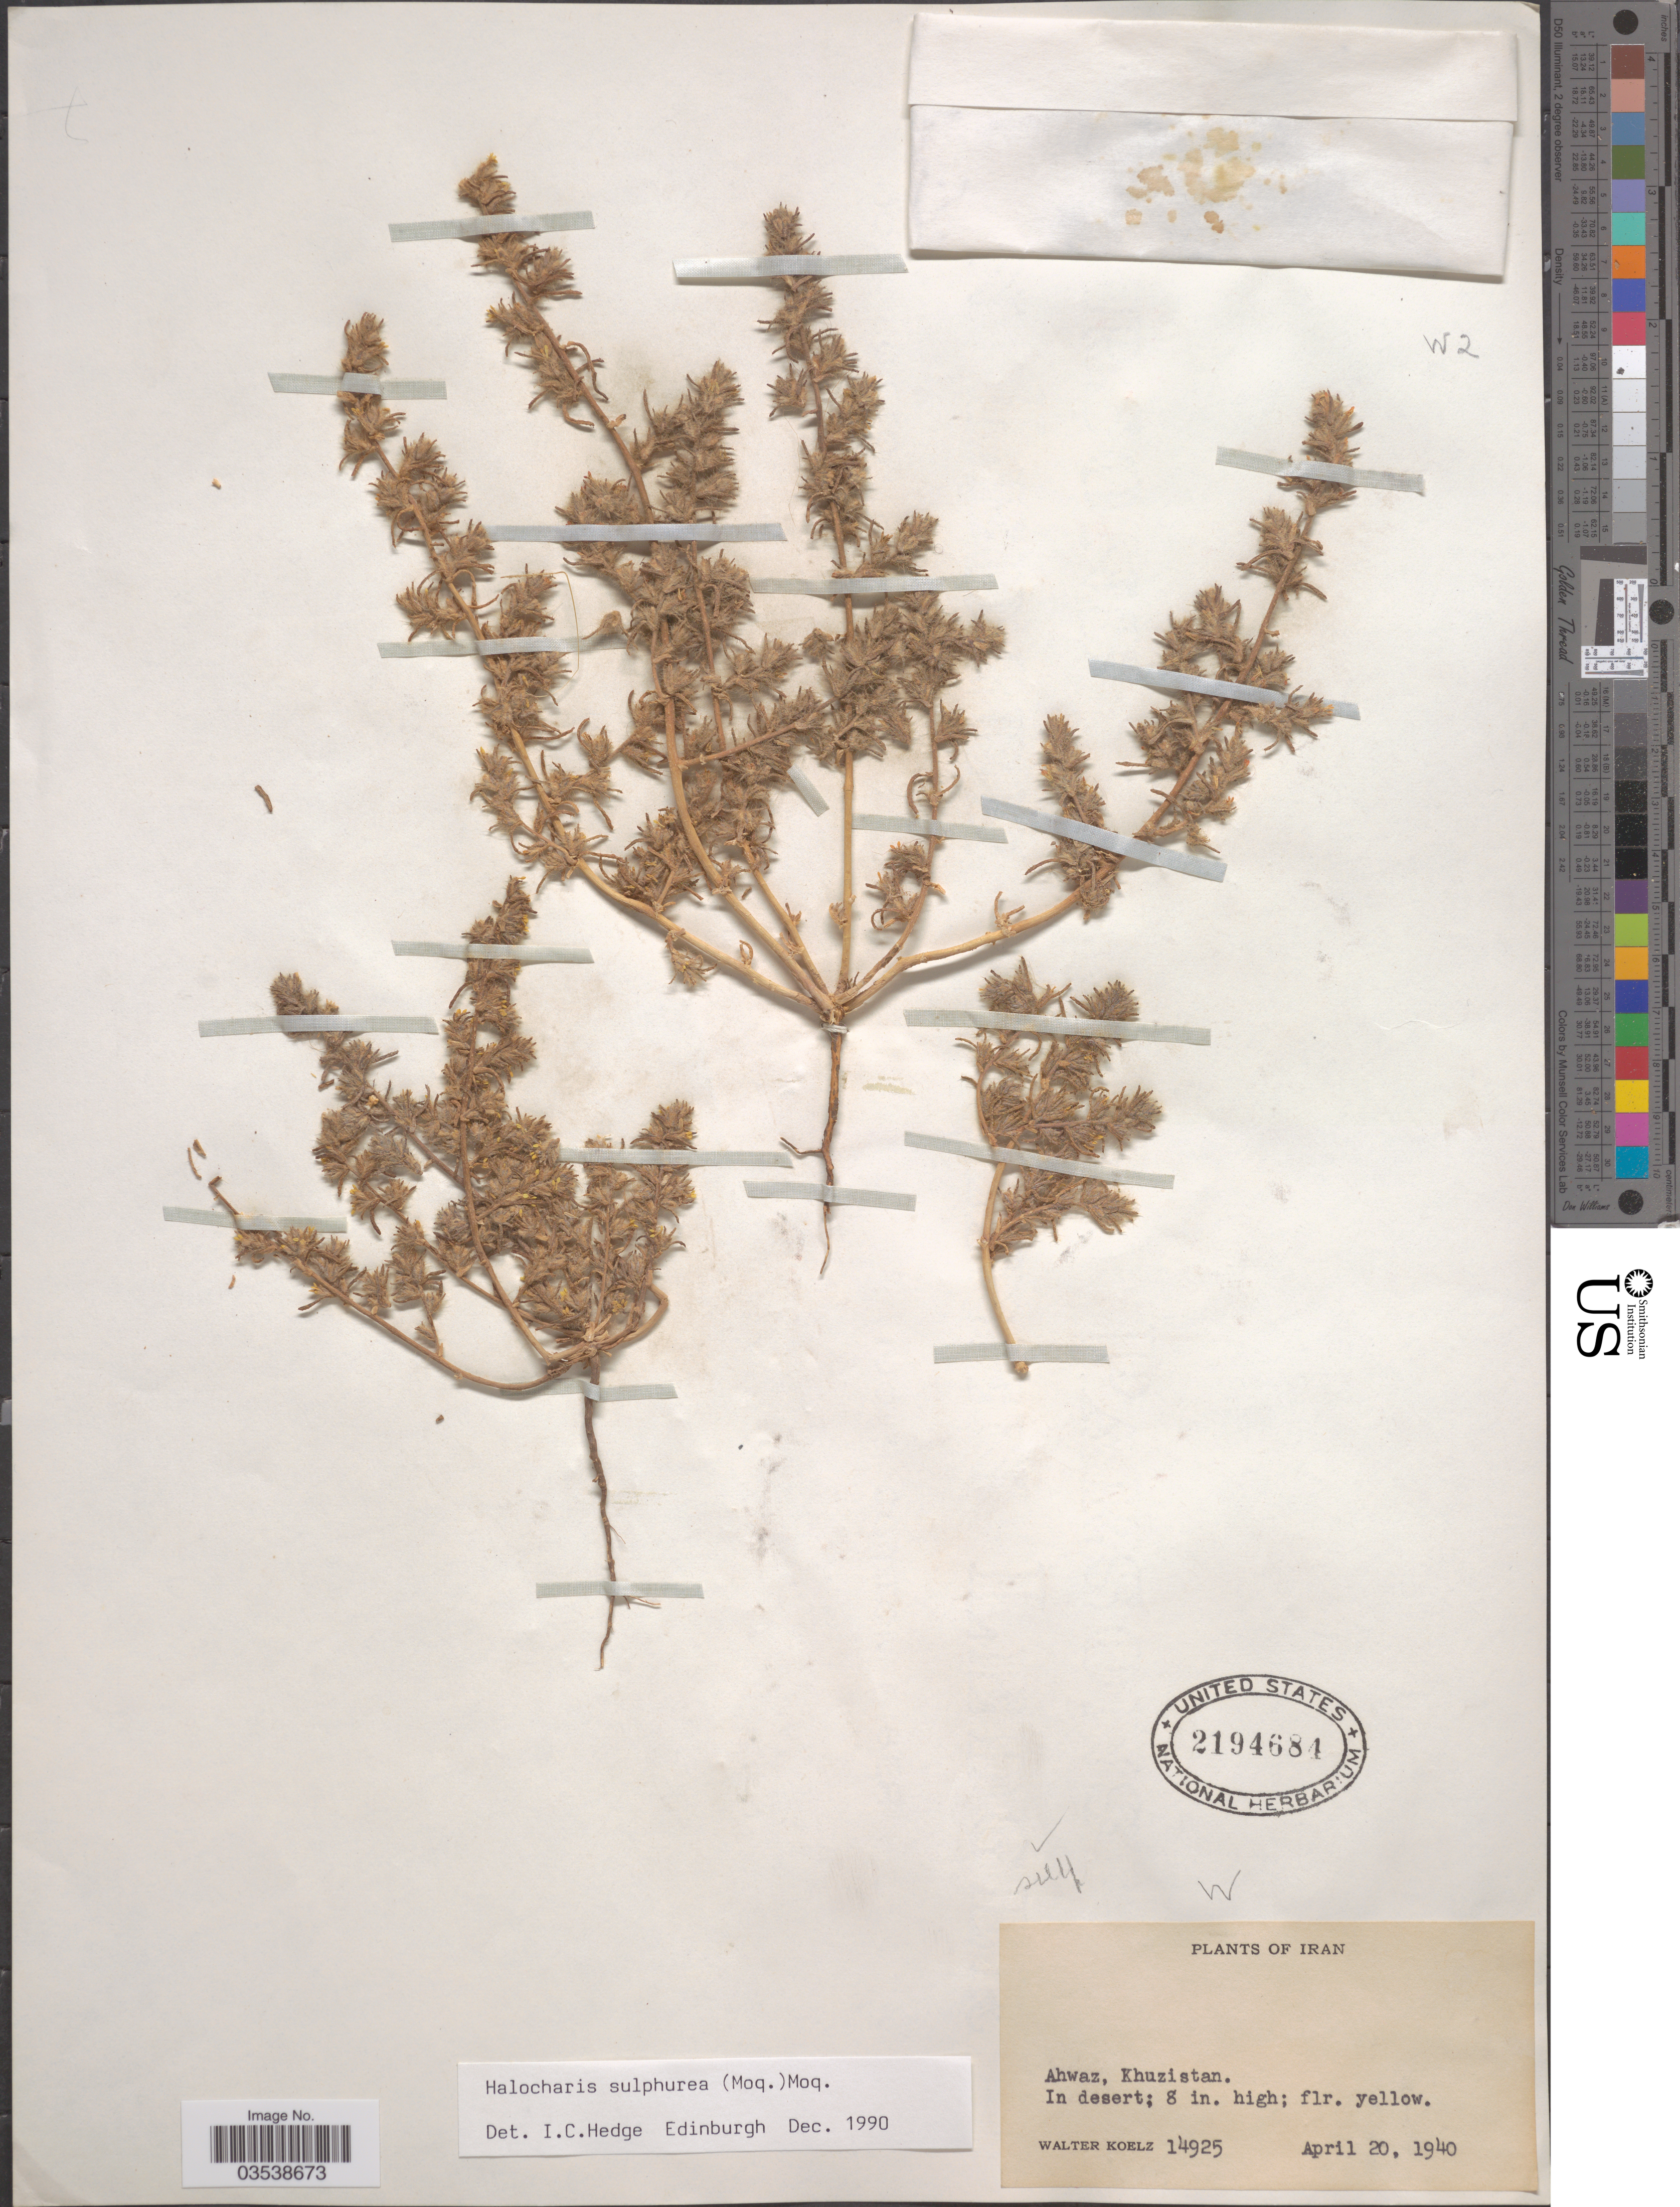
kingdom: Plantae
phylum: Tracheophyta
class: Magnoliopsida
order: Caryophyllales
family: Amaranthaceae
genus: Halocharis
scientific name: Halocharis sulphurea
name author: (Moq.) Moq.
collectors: W. N. Koelz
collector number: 14925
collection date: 1940-04-20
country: Iran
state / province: Khuzestan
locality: Ahwaz.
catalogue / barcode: US 2194684